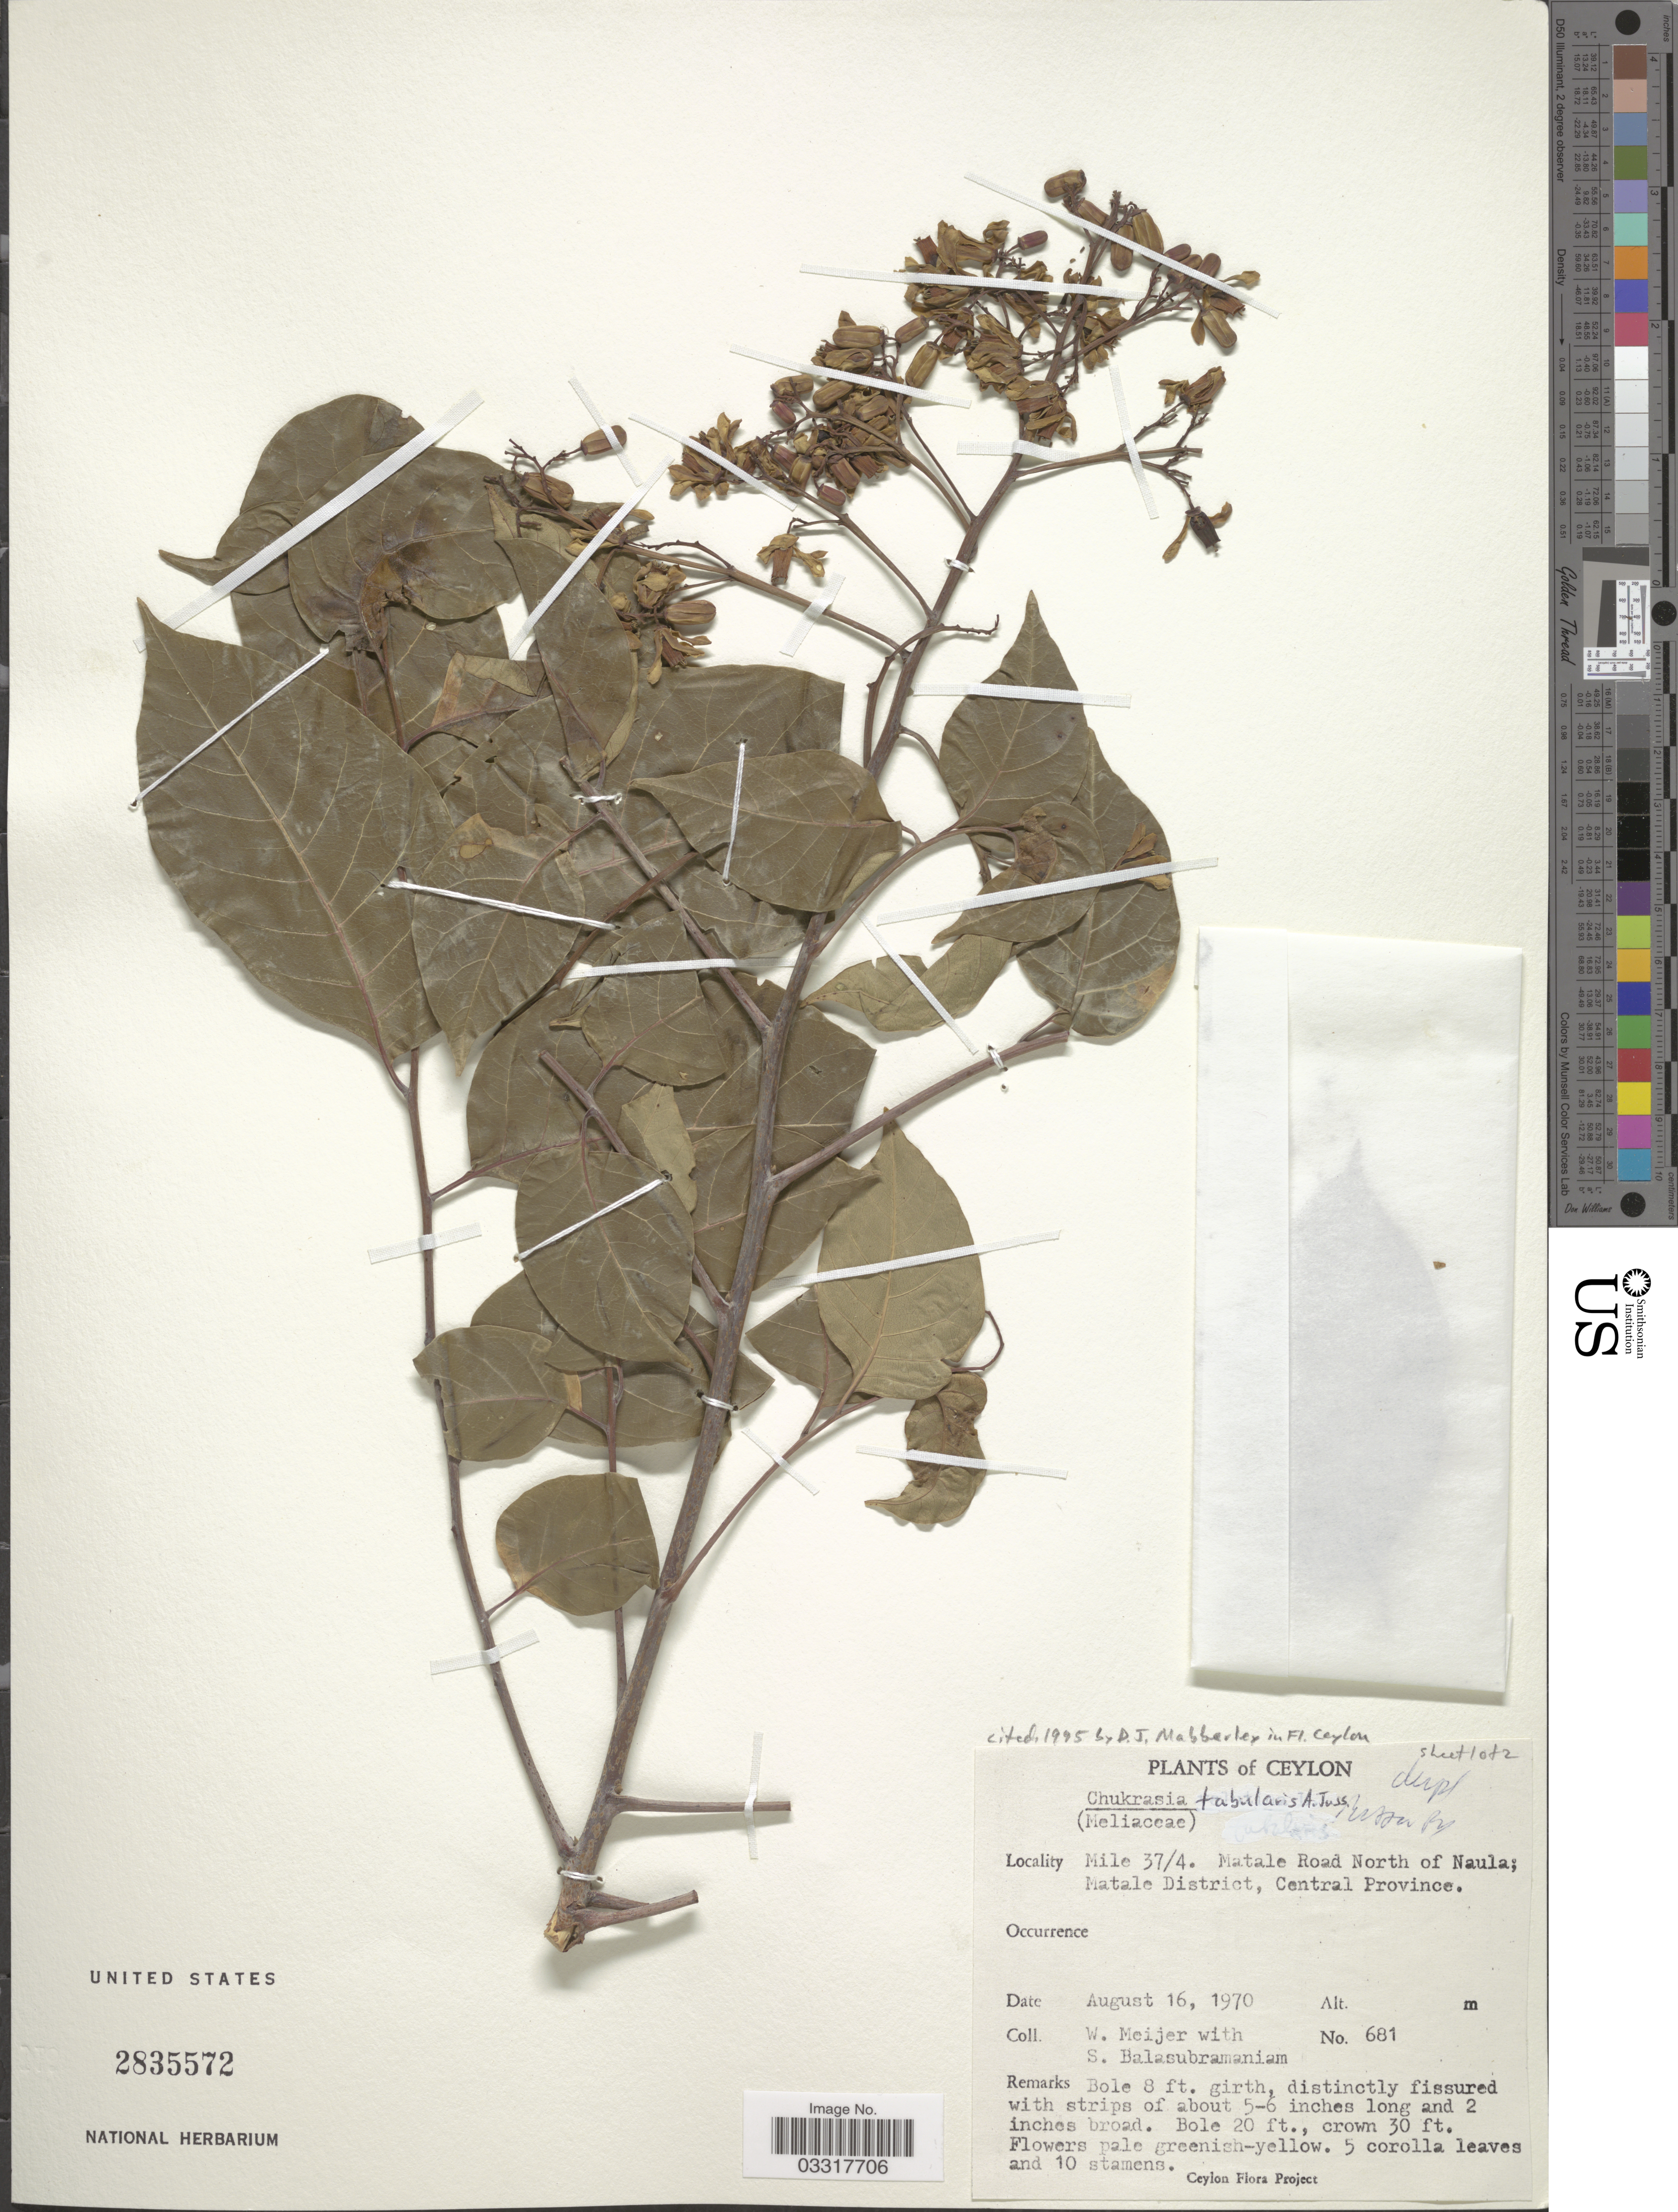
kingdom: Plantae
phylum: Tracheophyta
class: Magnoliopsida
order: Sapindales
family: Meliaceae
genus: Chukrasia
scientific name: Chukrasia tabularis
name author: A. Juss.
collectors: W. Meijer & S. Balasubramaniam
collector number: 681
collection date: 1970-08-16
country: Sri Lanka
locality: Ceylon, Mile 37/4. Matale Road North of Naula; Matale District.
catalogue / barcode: US 2835572